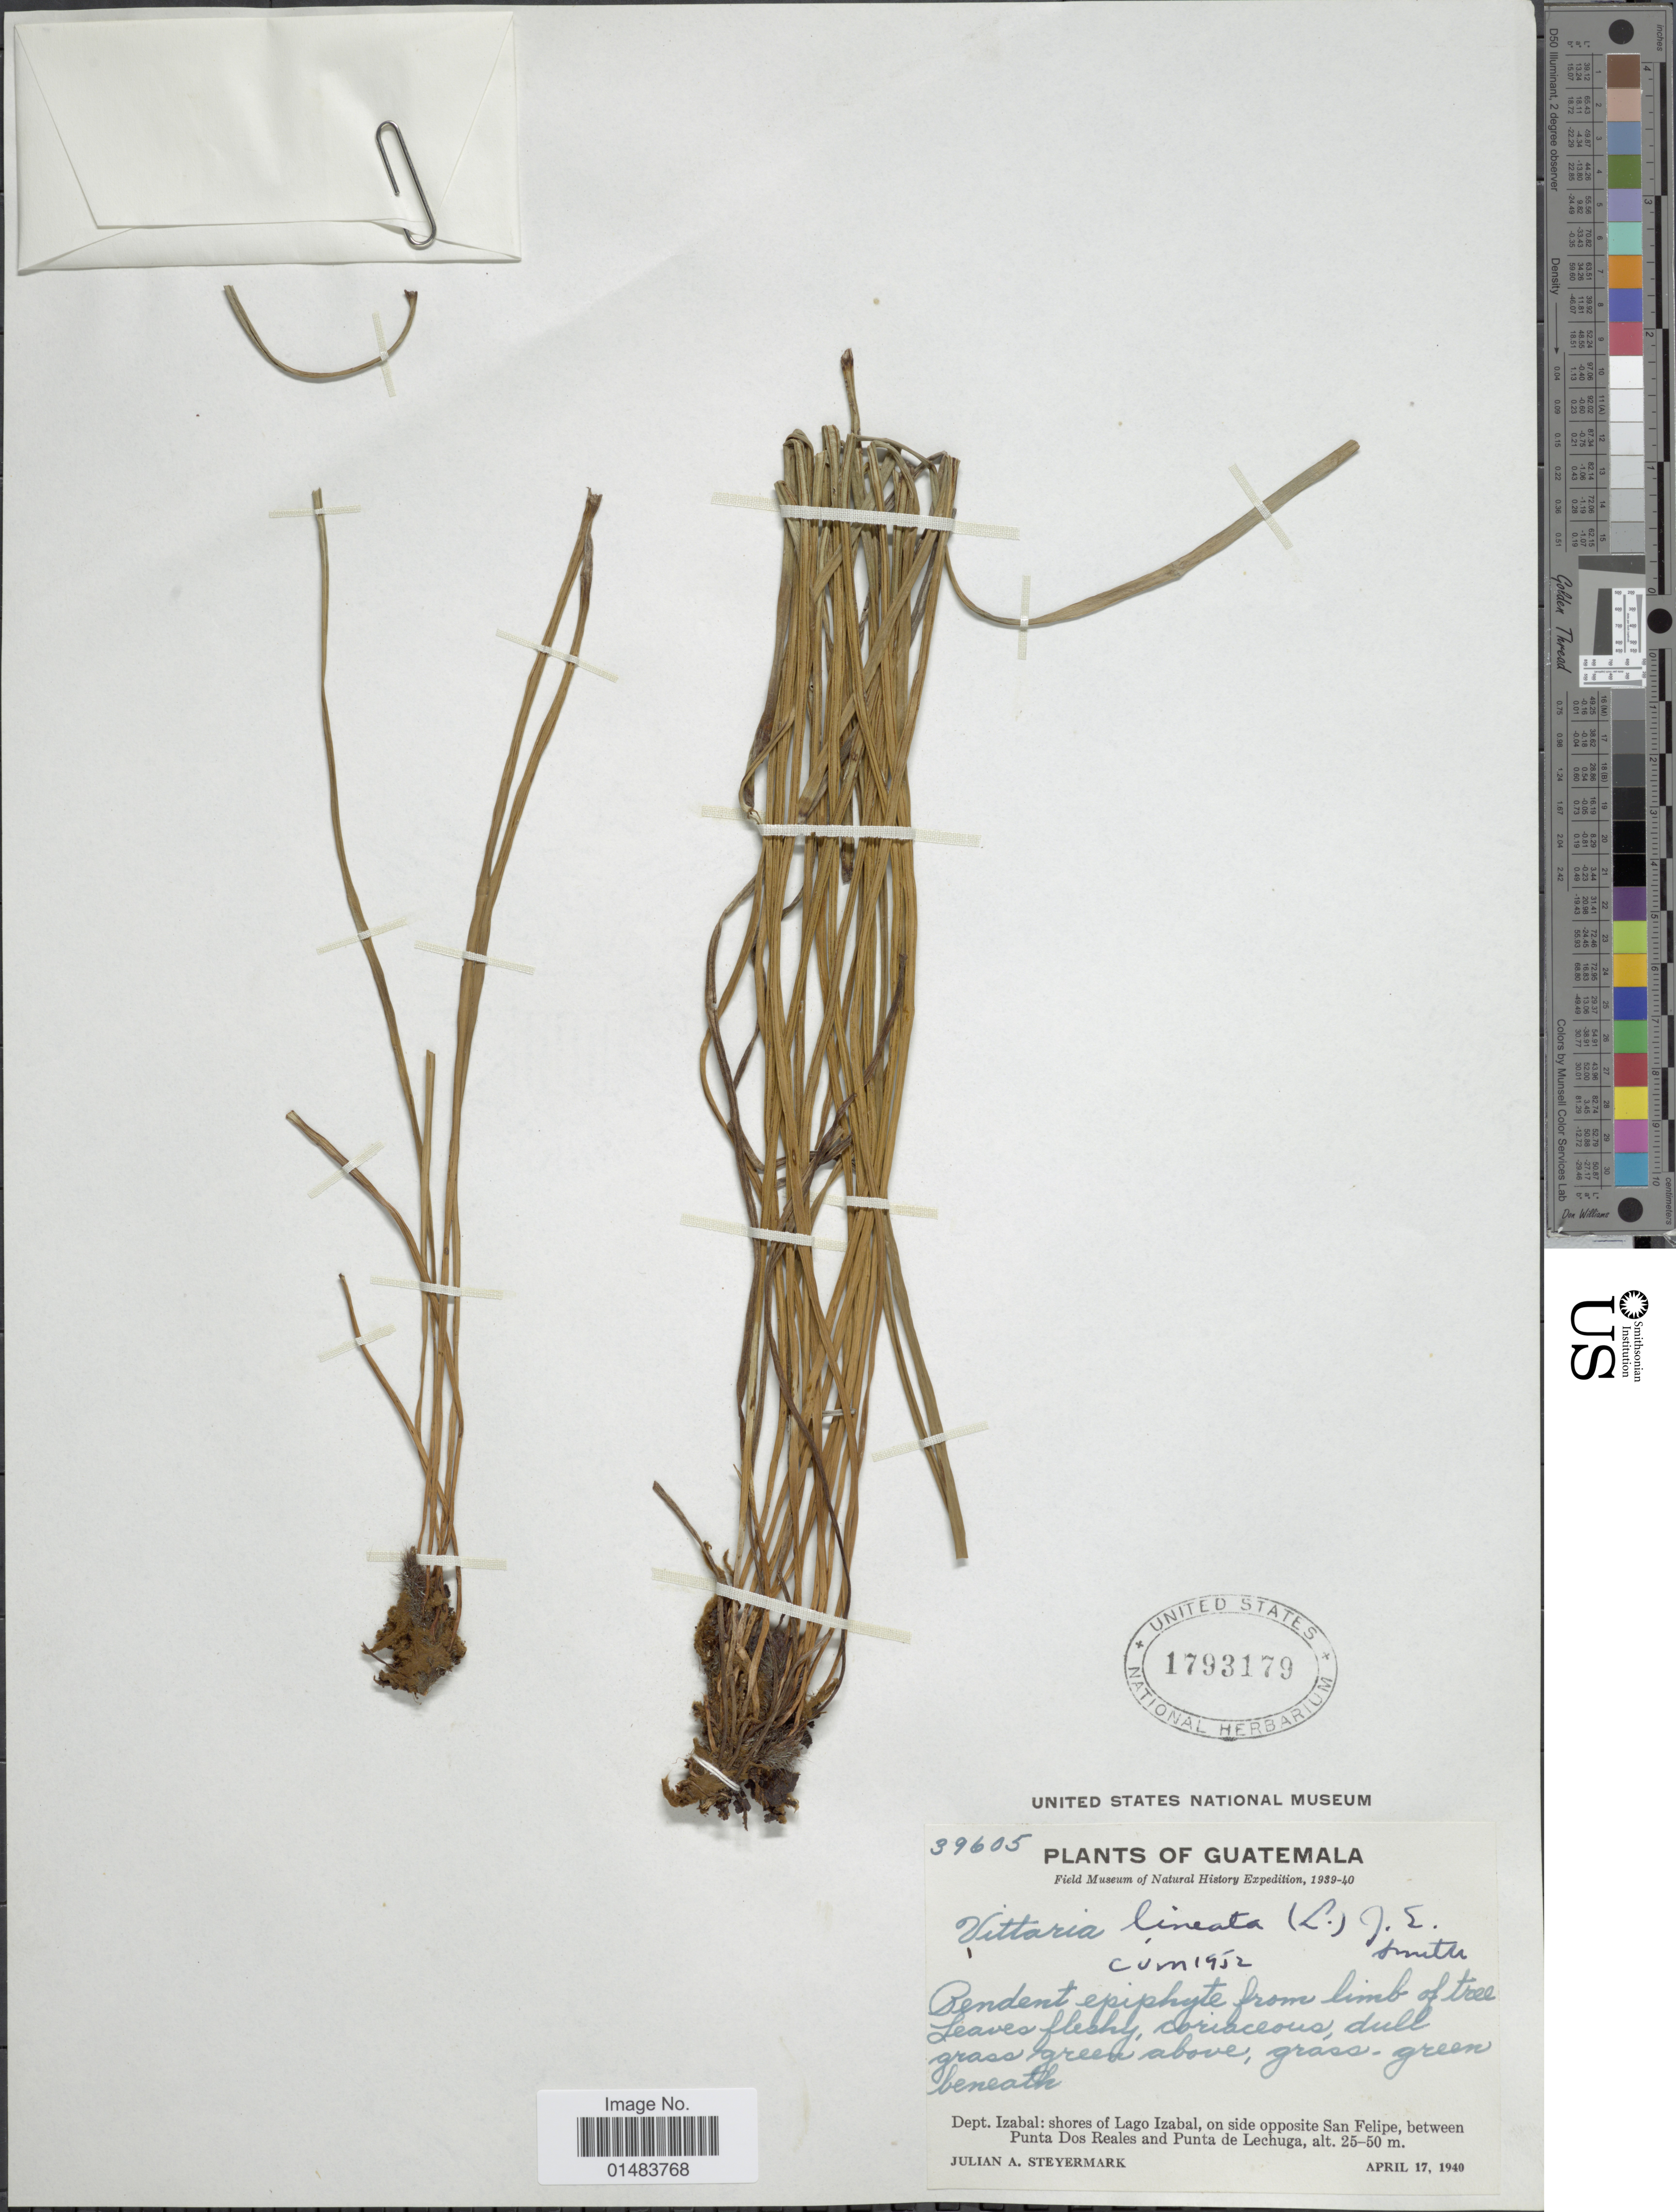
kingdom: Plantae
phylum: Tracheophyta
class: Polypodiopsida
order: Polypodiales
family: Pteridaceae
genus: Vittaria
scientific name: Vittaria lineata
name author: (L.) Sm.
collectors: J. Steyermark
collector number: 39605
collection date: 1940-04-17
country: Guatemala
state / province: Izabal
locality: Plants of Guatemala, Shores of Lago Izabal, on side opposite San Felipe, between Punta Dos Reales and Punta de Lechuga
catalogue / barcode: US 1793179